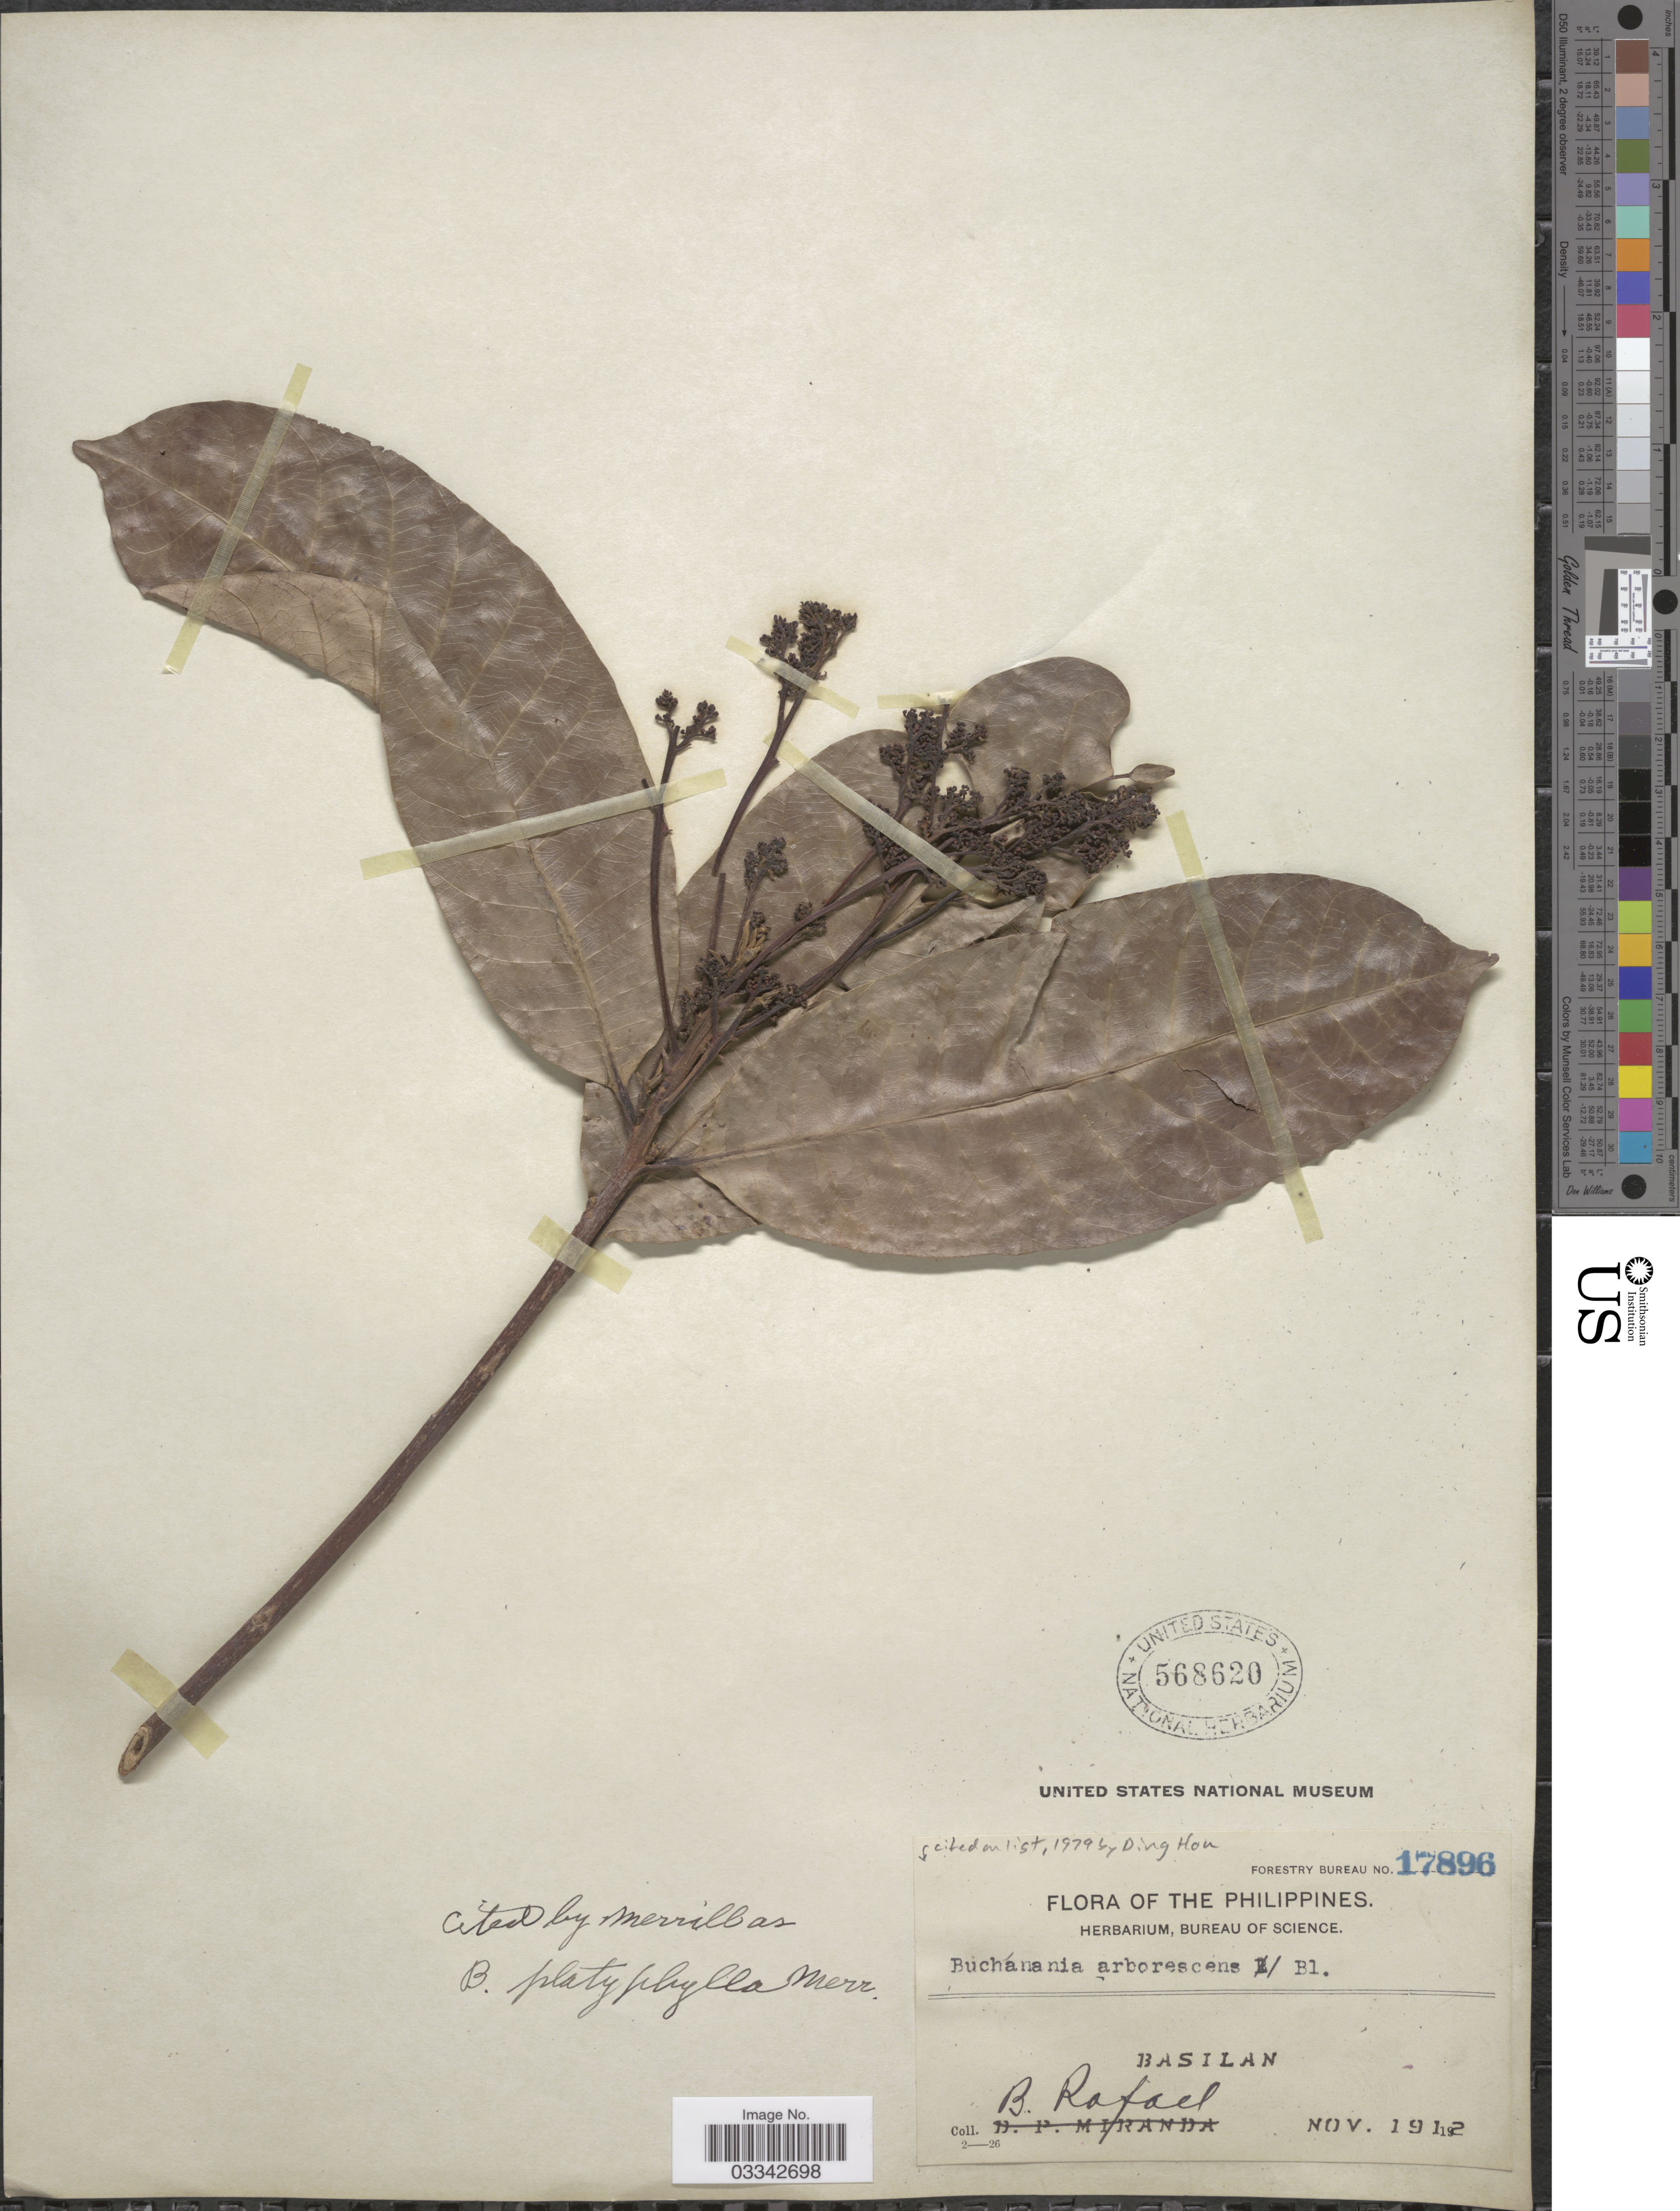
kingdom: Plantae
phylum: Tracheophyta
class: Magnoliopsida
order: Sapindales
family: Anacardiaceae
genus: Buchanania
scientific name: Buchanania arborescens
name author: (Blume) Blume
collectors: B. Rafael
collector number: Forestry Bureau 17896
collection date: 1912-11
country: Philippines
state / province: Muslim Mindanao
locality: Basilan.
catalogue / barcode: US 568620